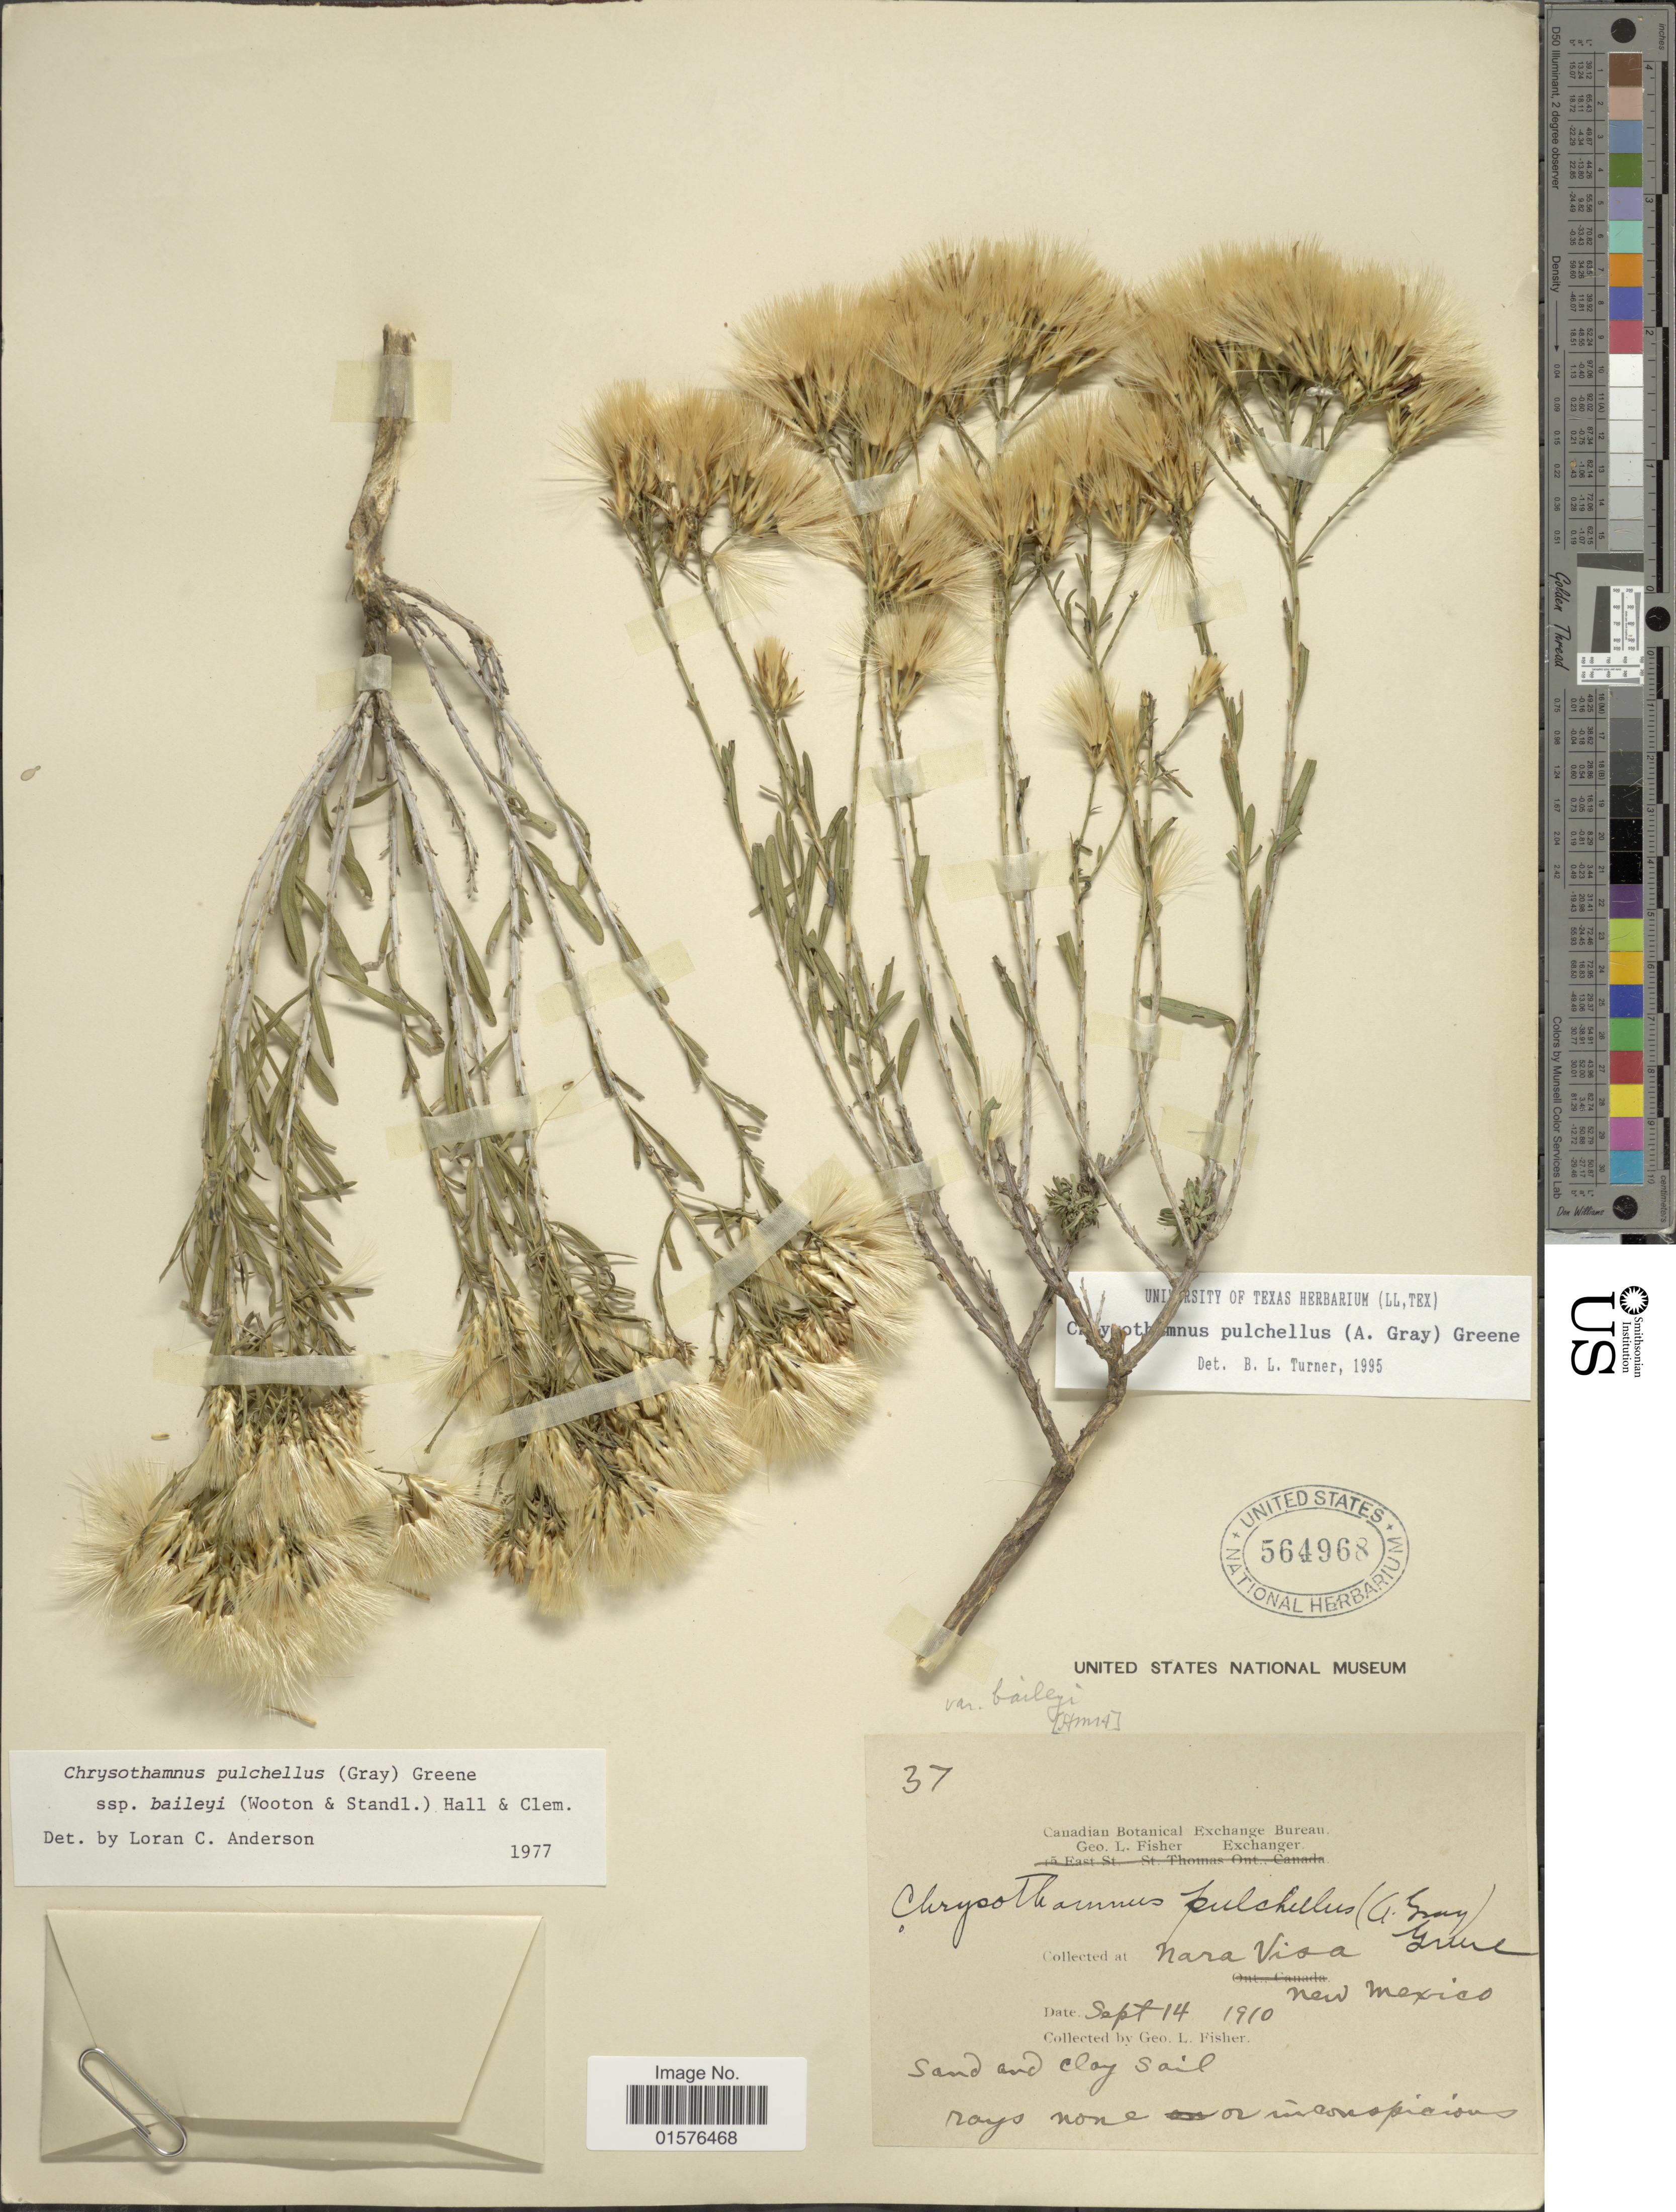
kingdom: Plantae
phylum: Tracheophyta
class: Magnoliopsida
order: Asterales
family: Asteraceae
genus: Lorandersonia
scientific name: Lorandersonia baileyi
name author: (Wooton & Standl.) et al.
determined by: Urbatsch, Lowell E., Curator (LSU), Louisiana State University (UNITED STATES)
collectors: G. L. Fisher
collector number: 37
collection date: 1910-09-14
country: United States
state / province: New Mexico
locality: Nara Visa.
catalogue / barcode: US 564968